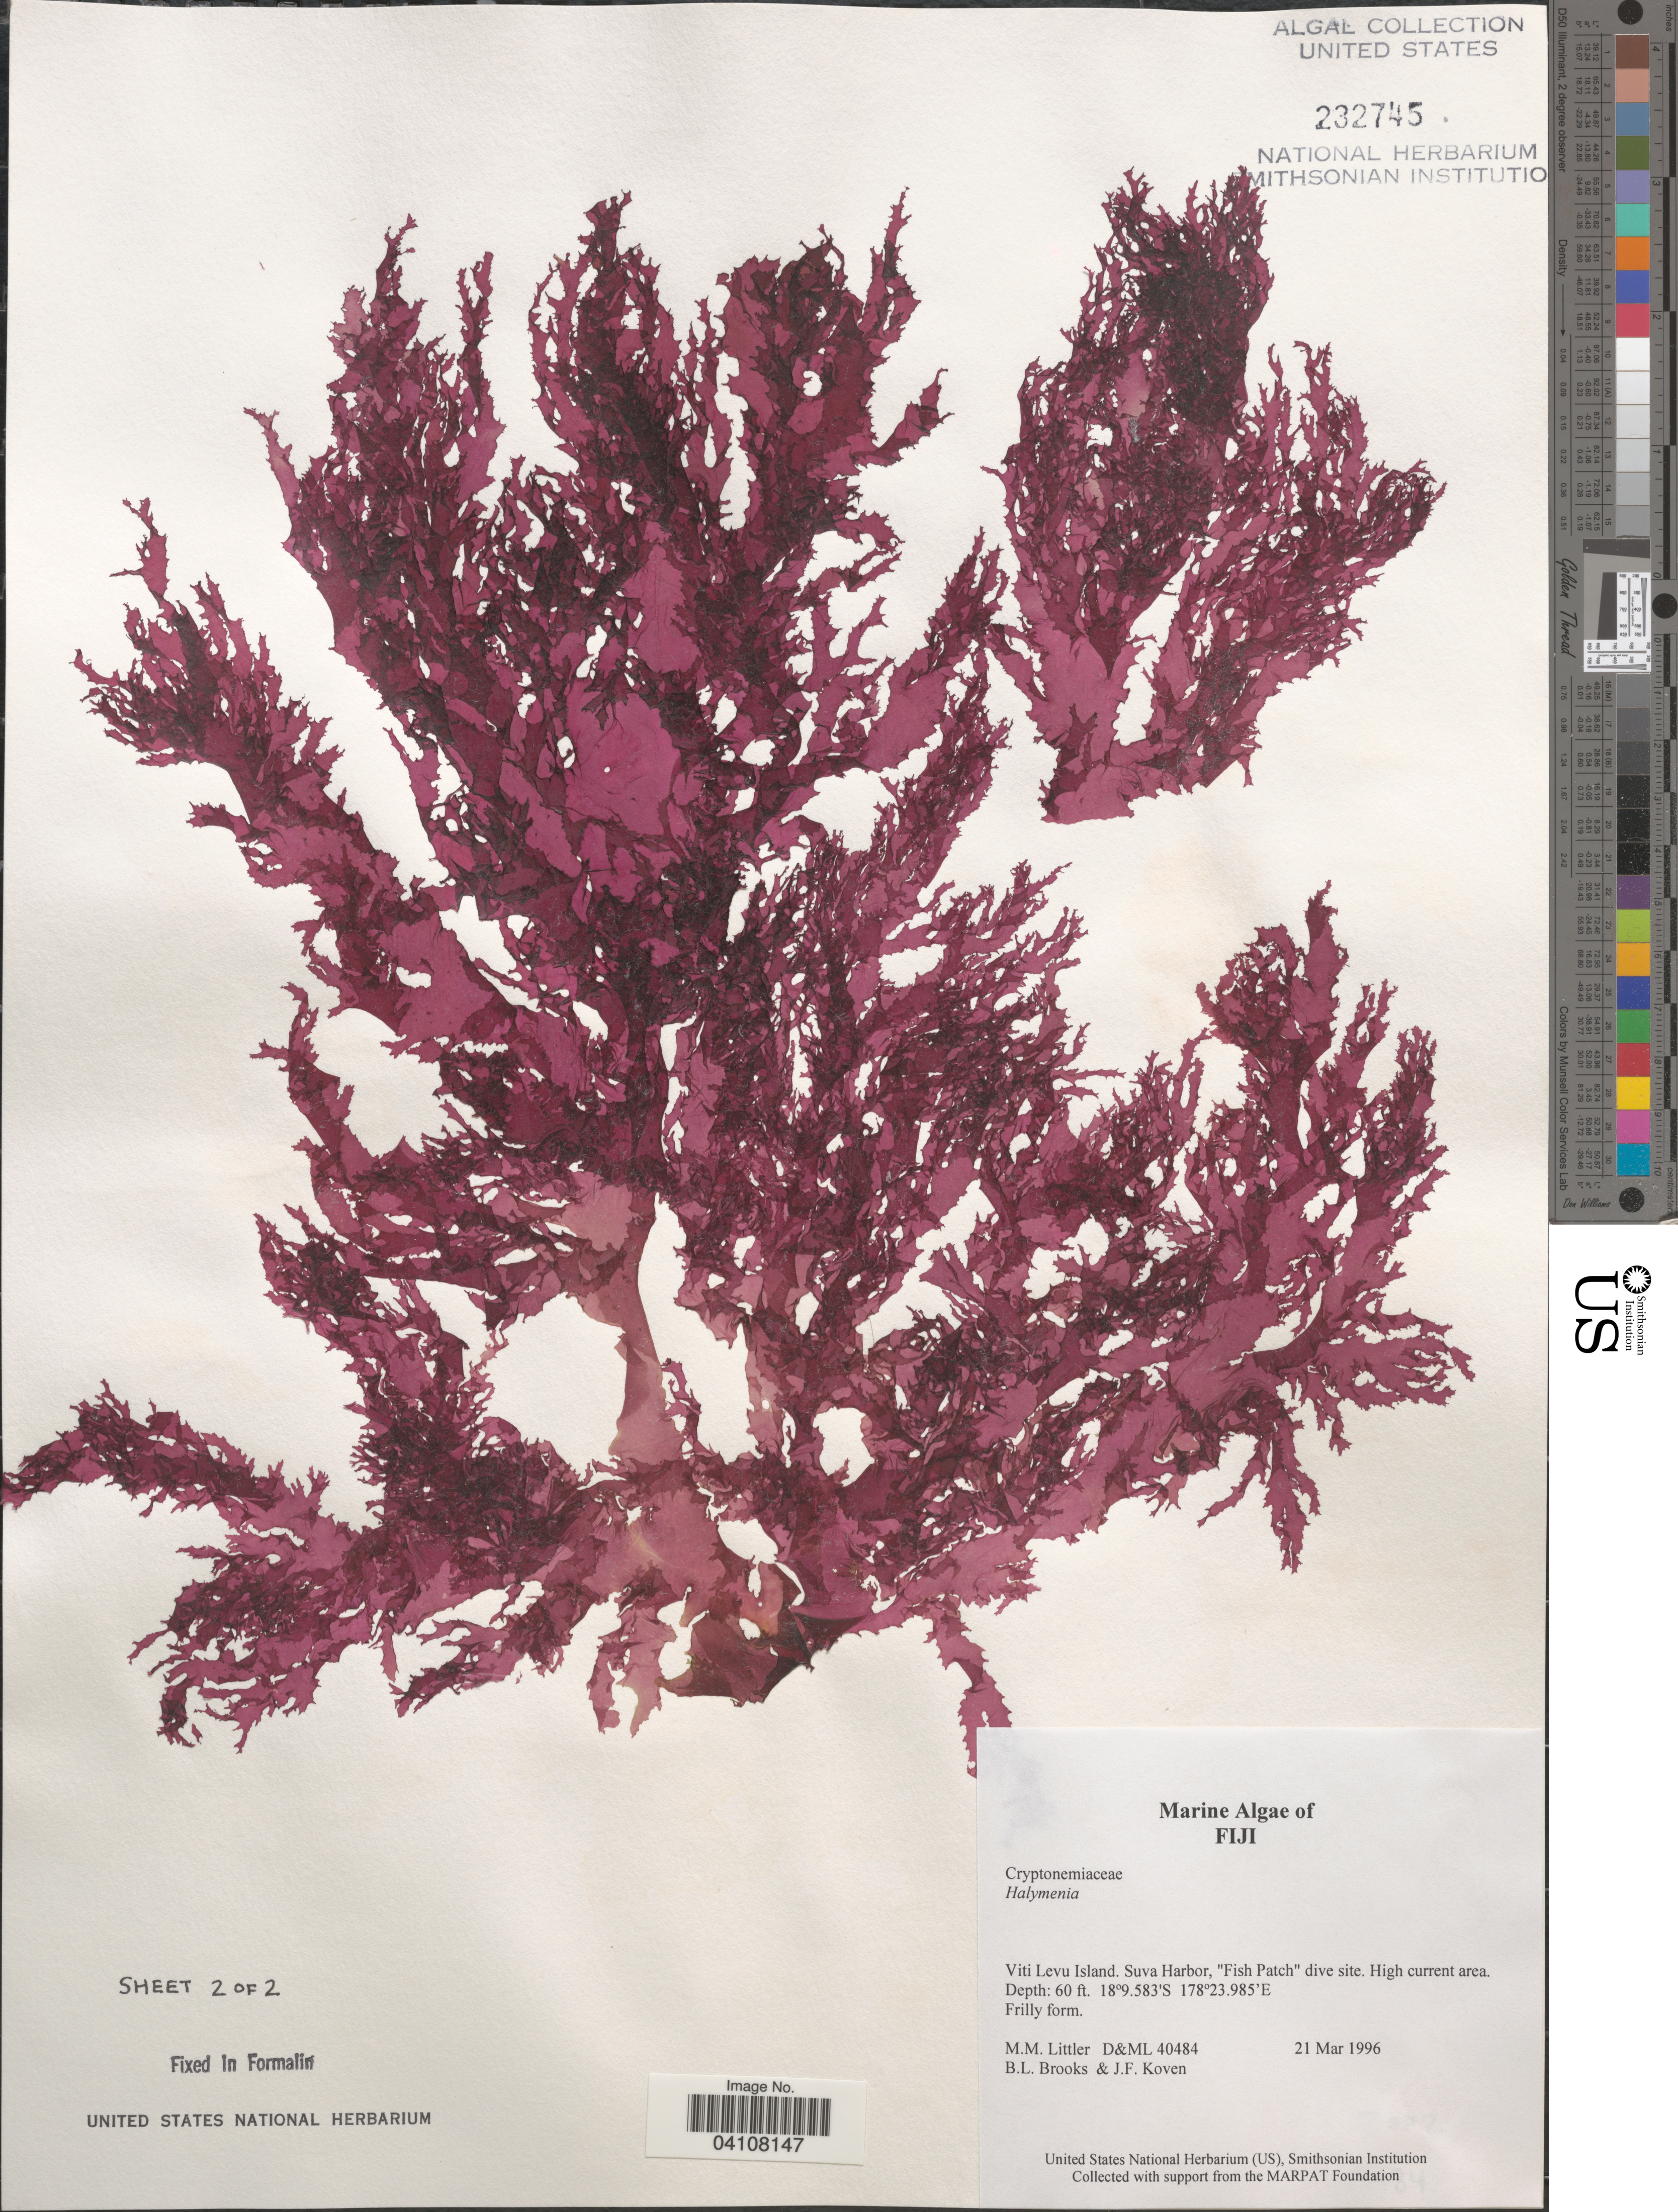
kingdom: Plantae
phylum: Rhodophyta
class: Florideophyceae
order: Halymeniales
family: Halymeniaceae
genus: Halymenia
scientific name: Halymenia sp.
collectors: B. Brooks & J. Koven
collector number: D&ML40484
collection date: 1996-03-21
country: Fiji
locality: Viti Levu Island. Suva Harbor, "Fish Patch" dive site. High current area.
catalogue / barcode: US 232745